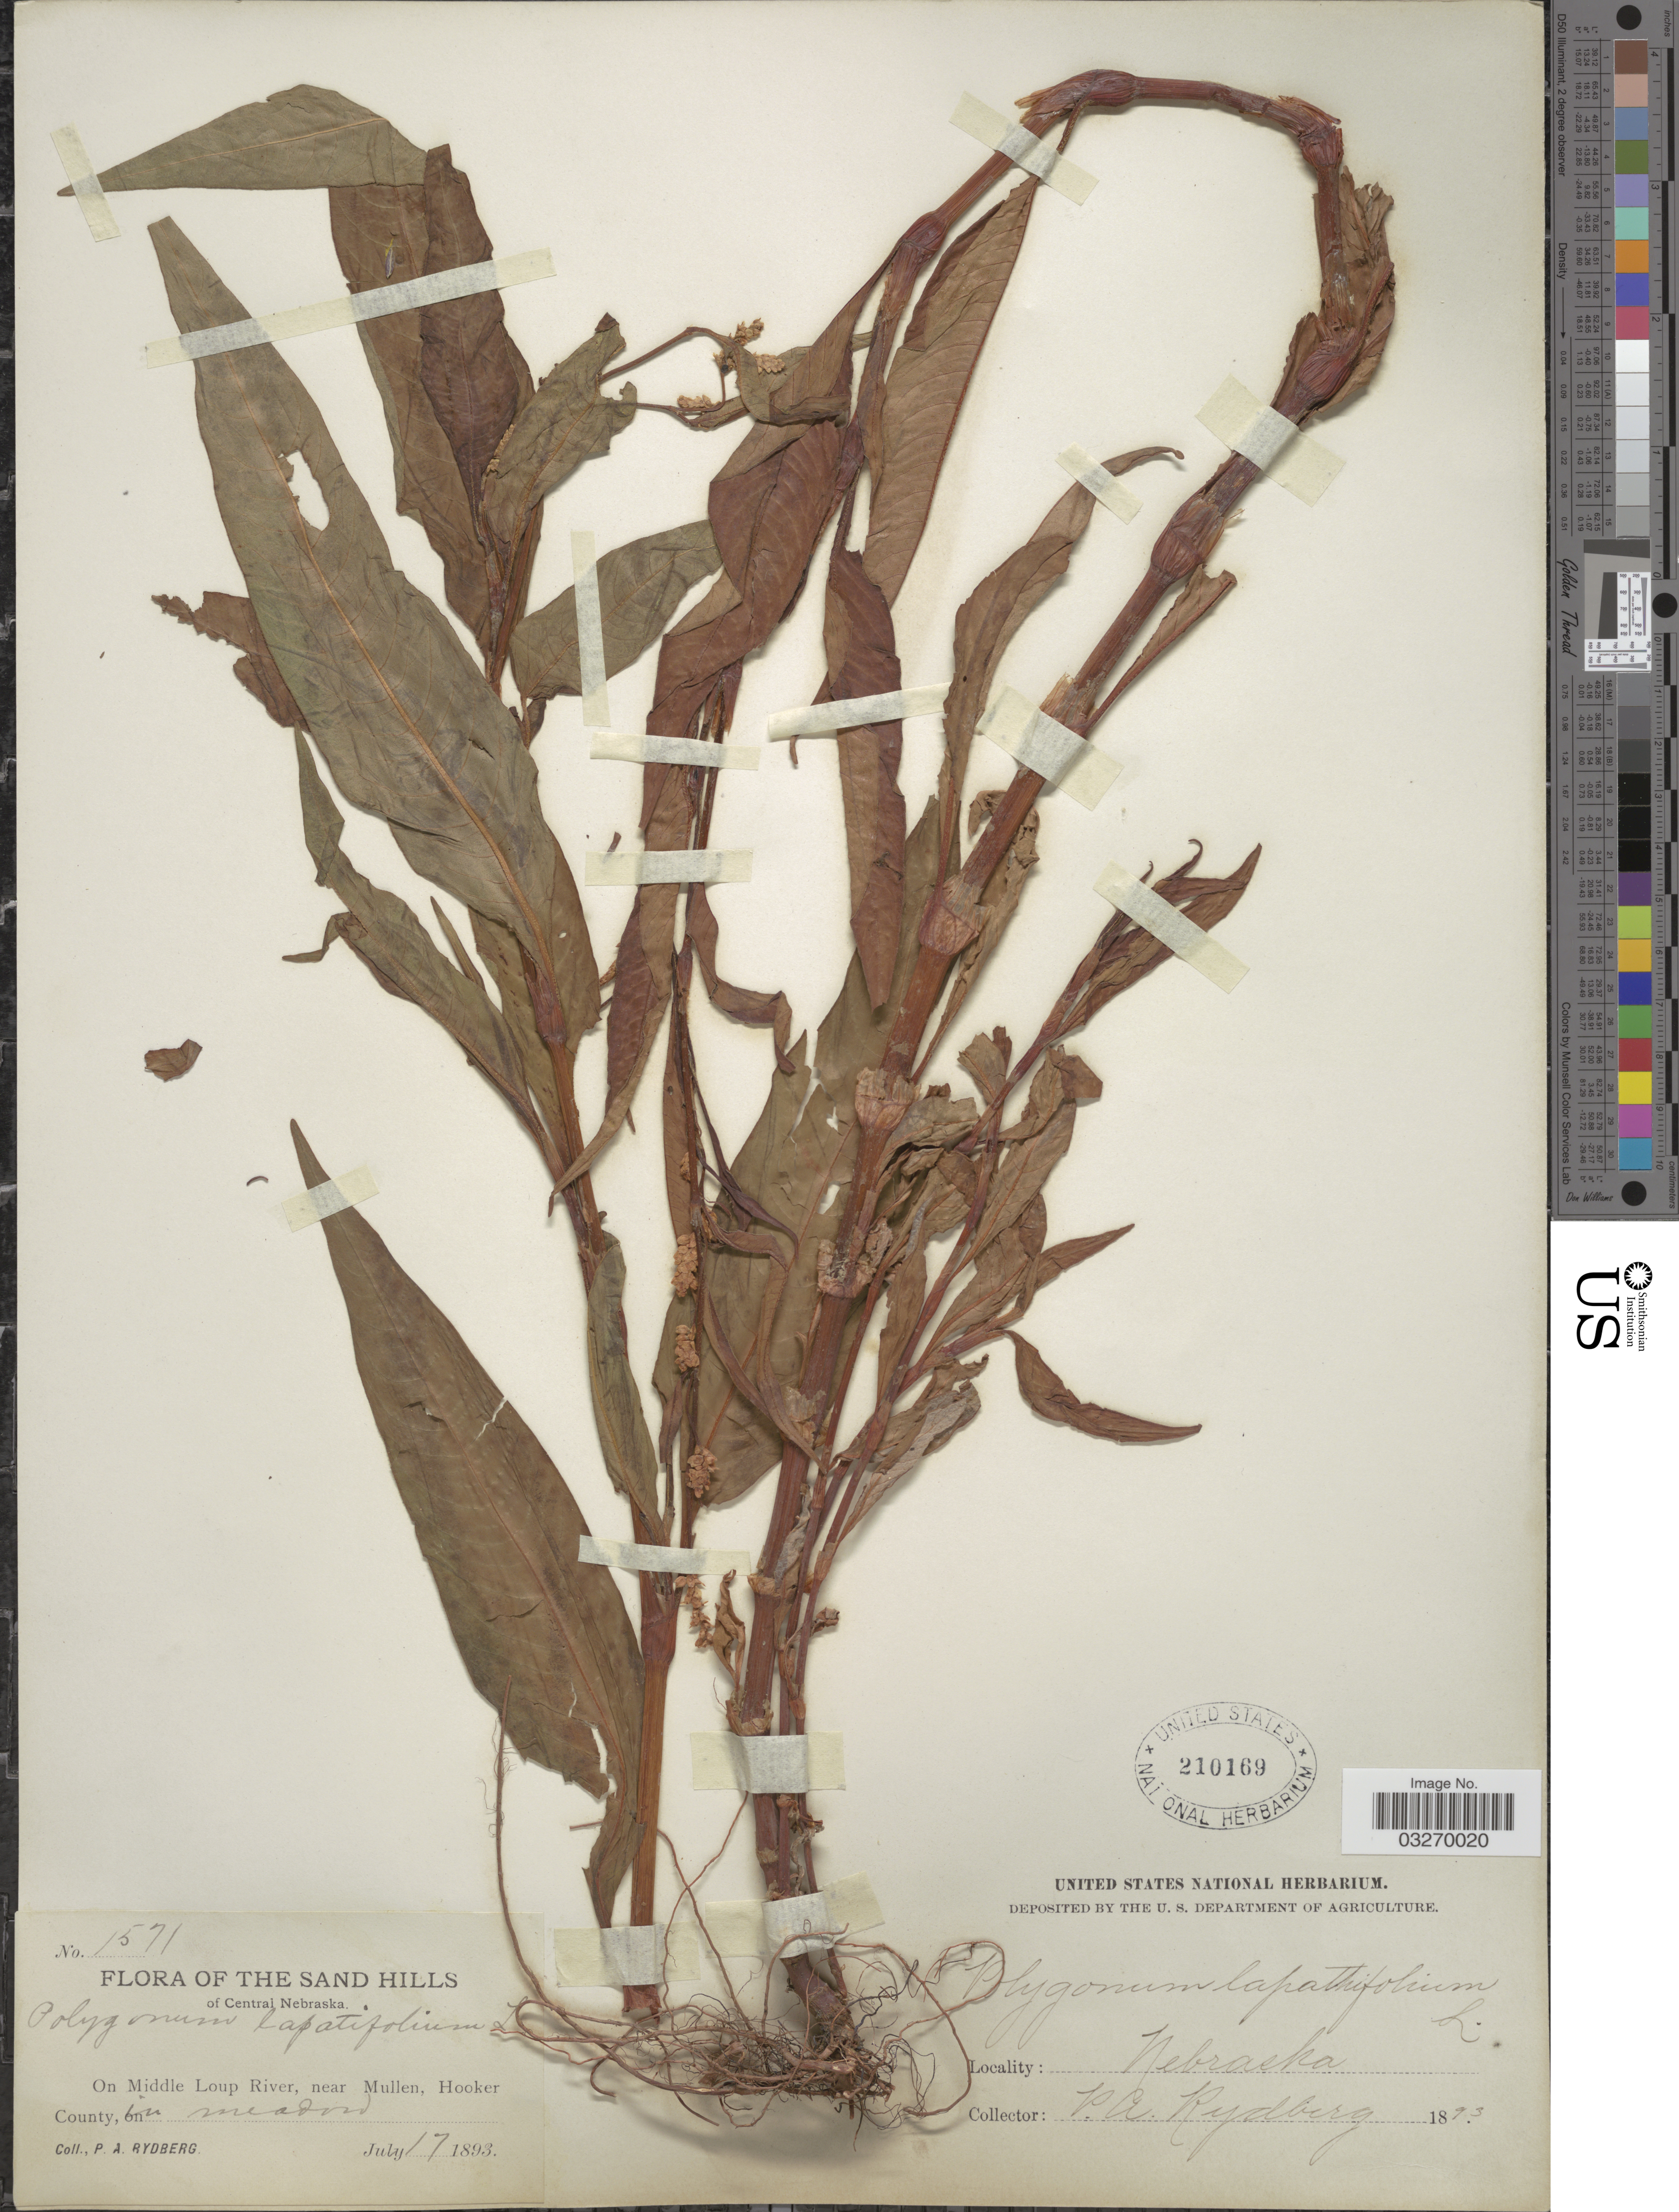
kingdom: Plantae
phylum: Tracheophyta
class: Magnoliopsida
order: Caryophyllales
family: Polygonaceae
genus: Persicaria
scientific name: Persicaria lapathifolia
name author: (L.) Delarbre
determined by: Atha, D. E.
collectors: P. A. Rydberg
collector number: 1571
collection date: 1893-07-17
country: United States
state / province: Nebraska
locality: The Sand Hills of Central Nebraska. On Middle Loup River, near Mullen, Hooker County.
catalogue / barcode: US 210169